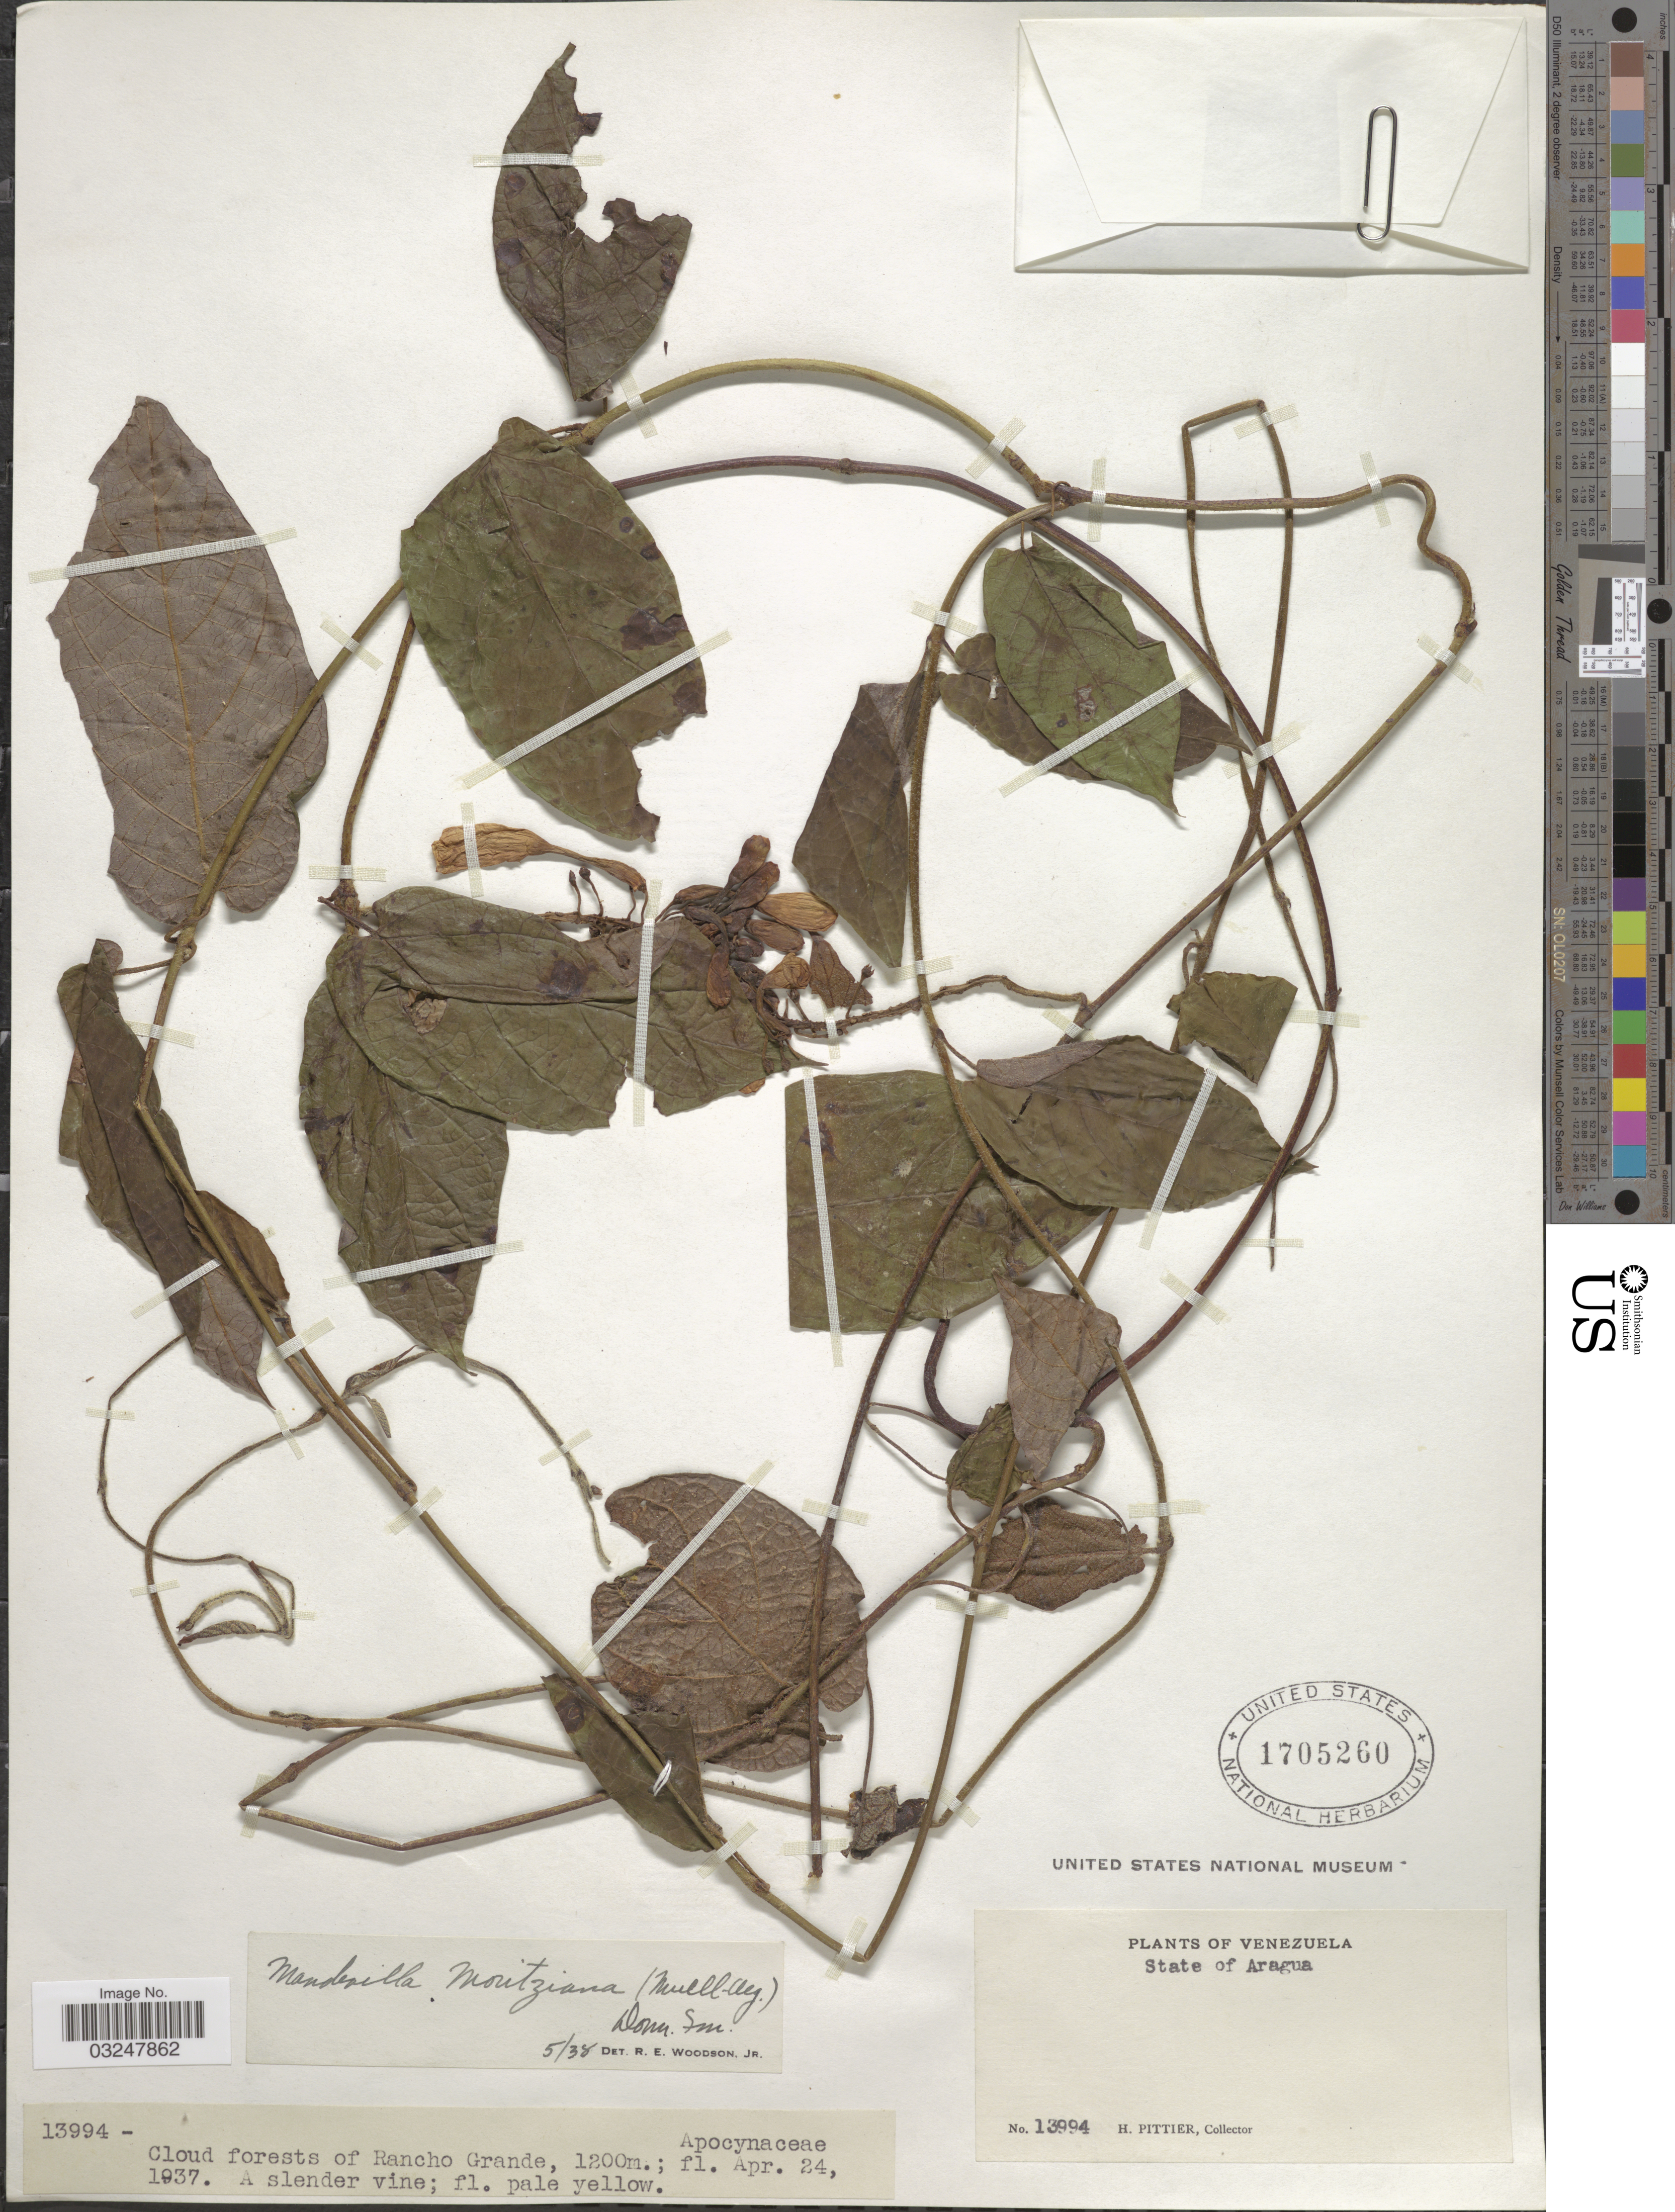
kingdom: Plantae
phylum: Tracheophyta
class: Magnoliopsida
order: Gentianales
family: Apocynaceae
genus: Mandevilla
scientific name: Mandevilla moritziana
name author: (Müll. Arg.) Donn. Sm.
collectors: H. F. Pittier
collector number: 13994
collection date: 1937-04-24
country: Venezuela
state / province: Aragua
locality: Cloud forests of Rancho Grande.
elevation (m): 1200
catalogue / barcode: US 1705260